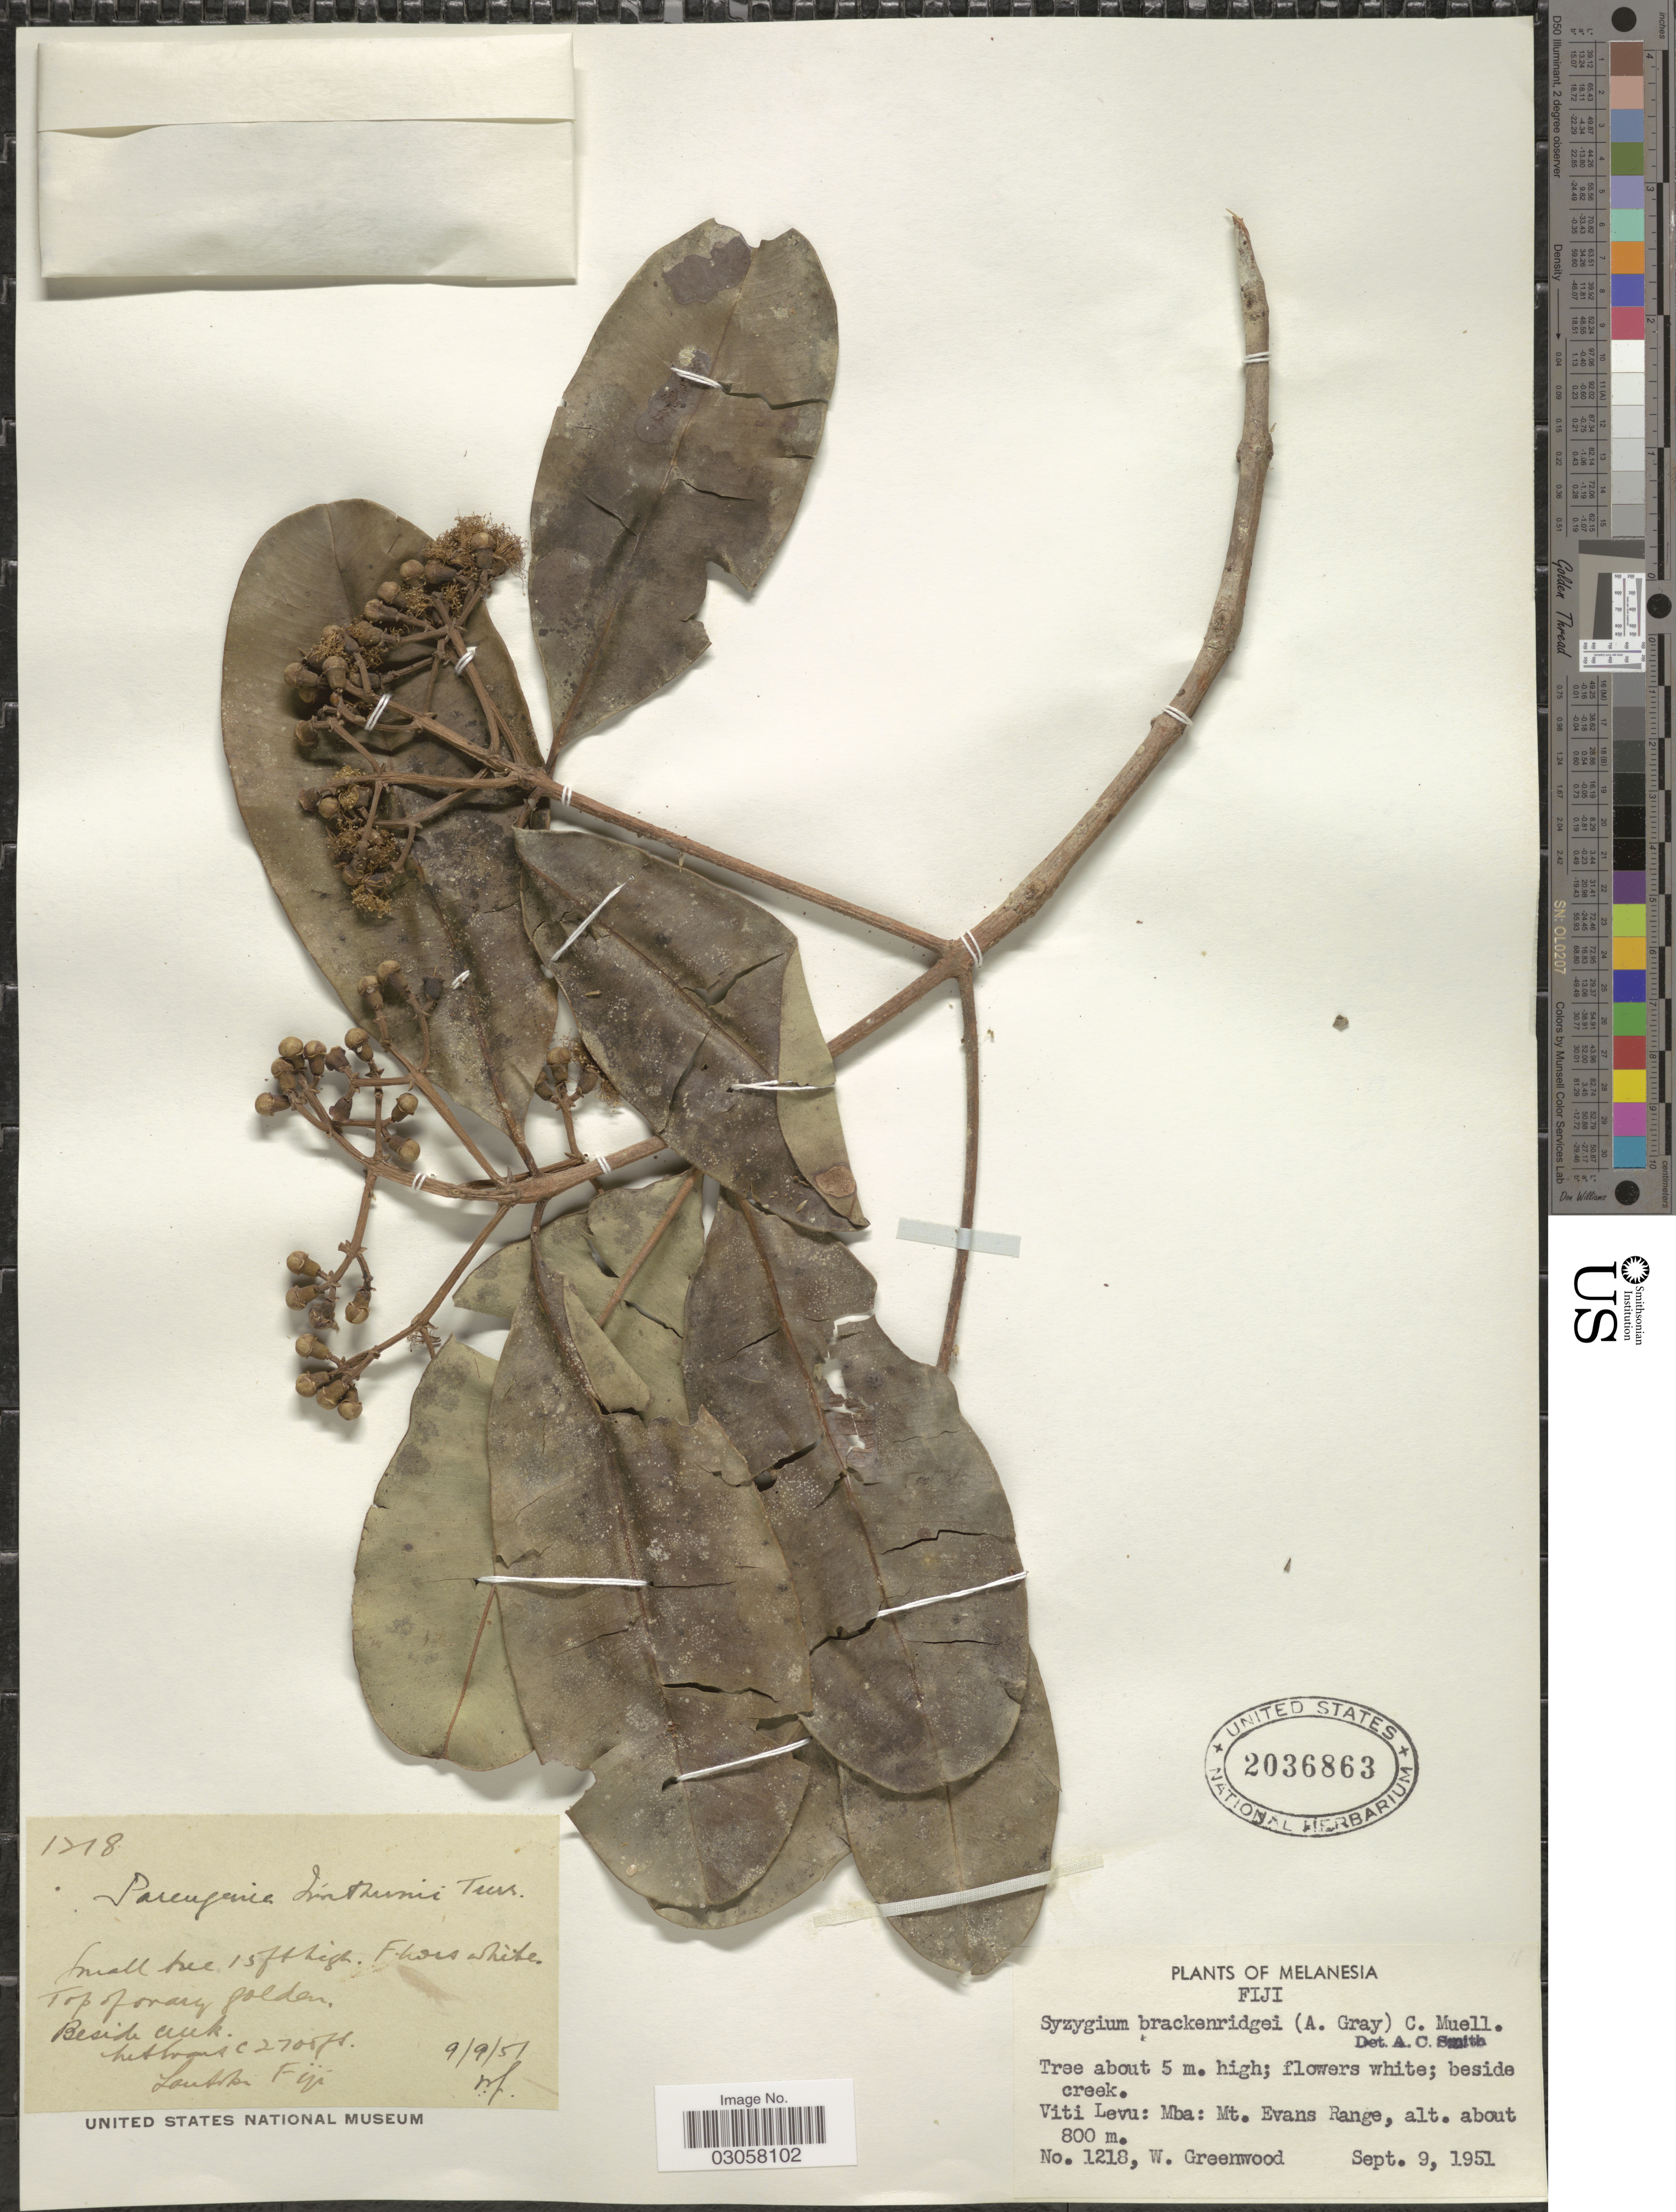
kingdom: Plantae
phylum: Tracheophyta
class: Magnoliopsida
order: Myrtales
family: Myrtaceae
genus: Syzygium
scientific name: Syzygium brackenridgei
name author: (A. Gray) Müll. Stuttg.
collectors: W. Greenwood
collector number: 1218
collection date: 1951-09-09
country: Fiji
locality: Melanesia. Viti Levu: Mba: Mt. Evans Range.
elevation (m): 800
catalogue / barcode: US 2036863